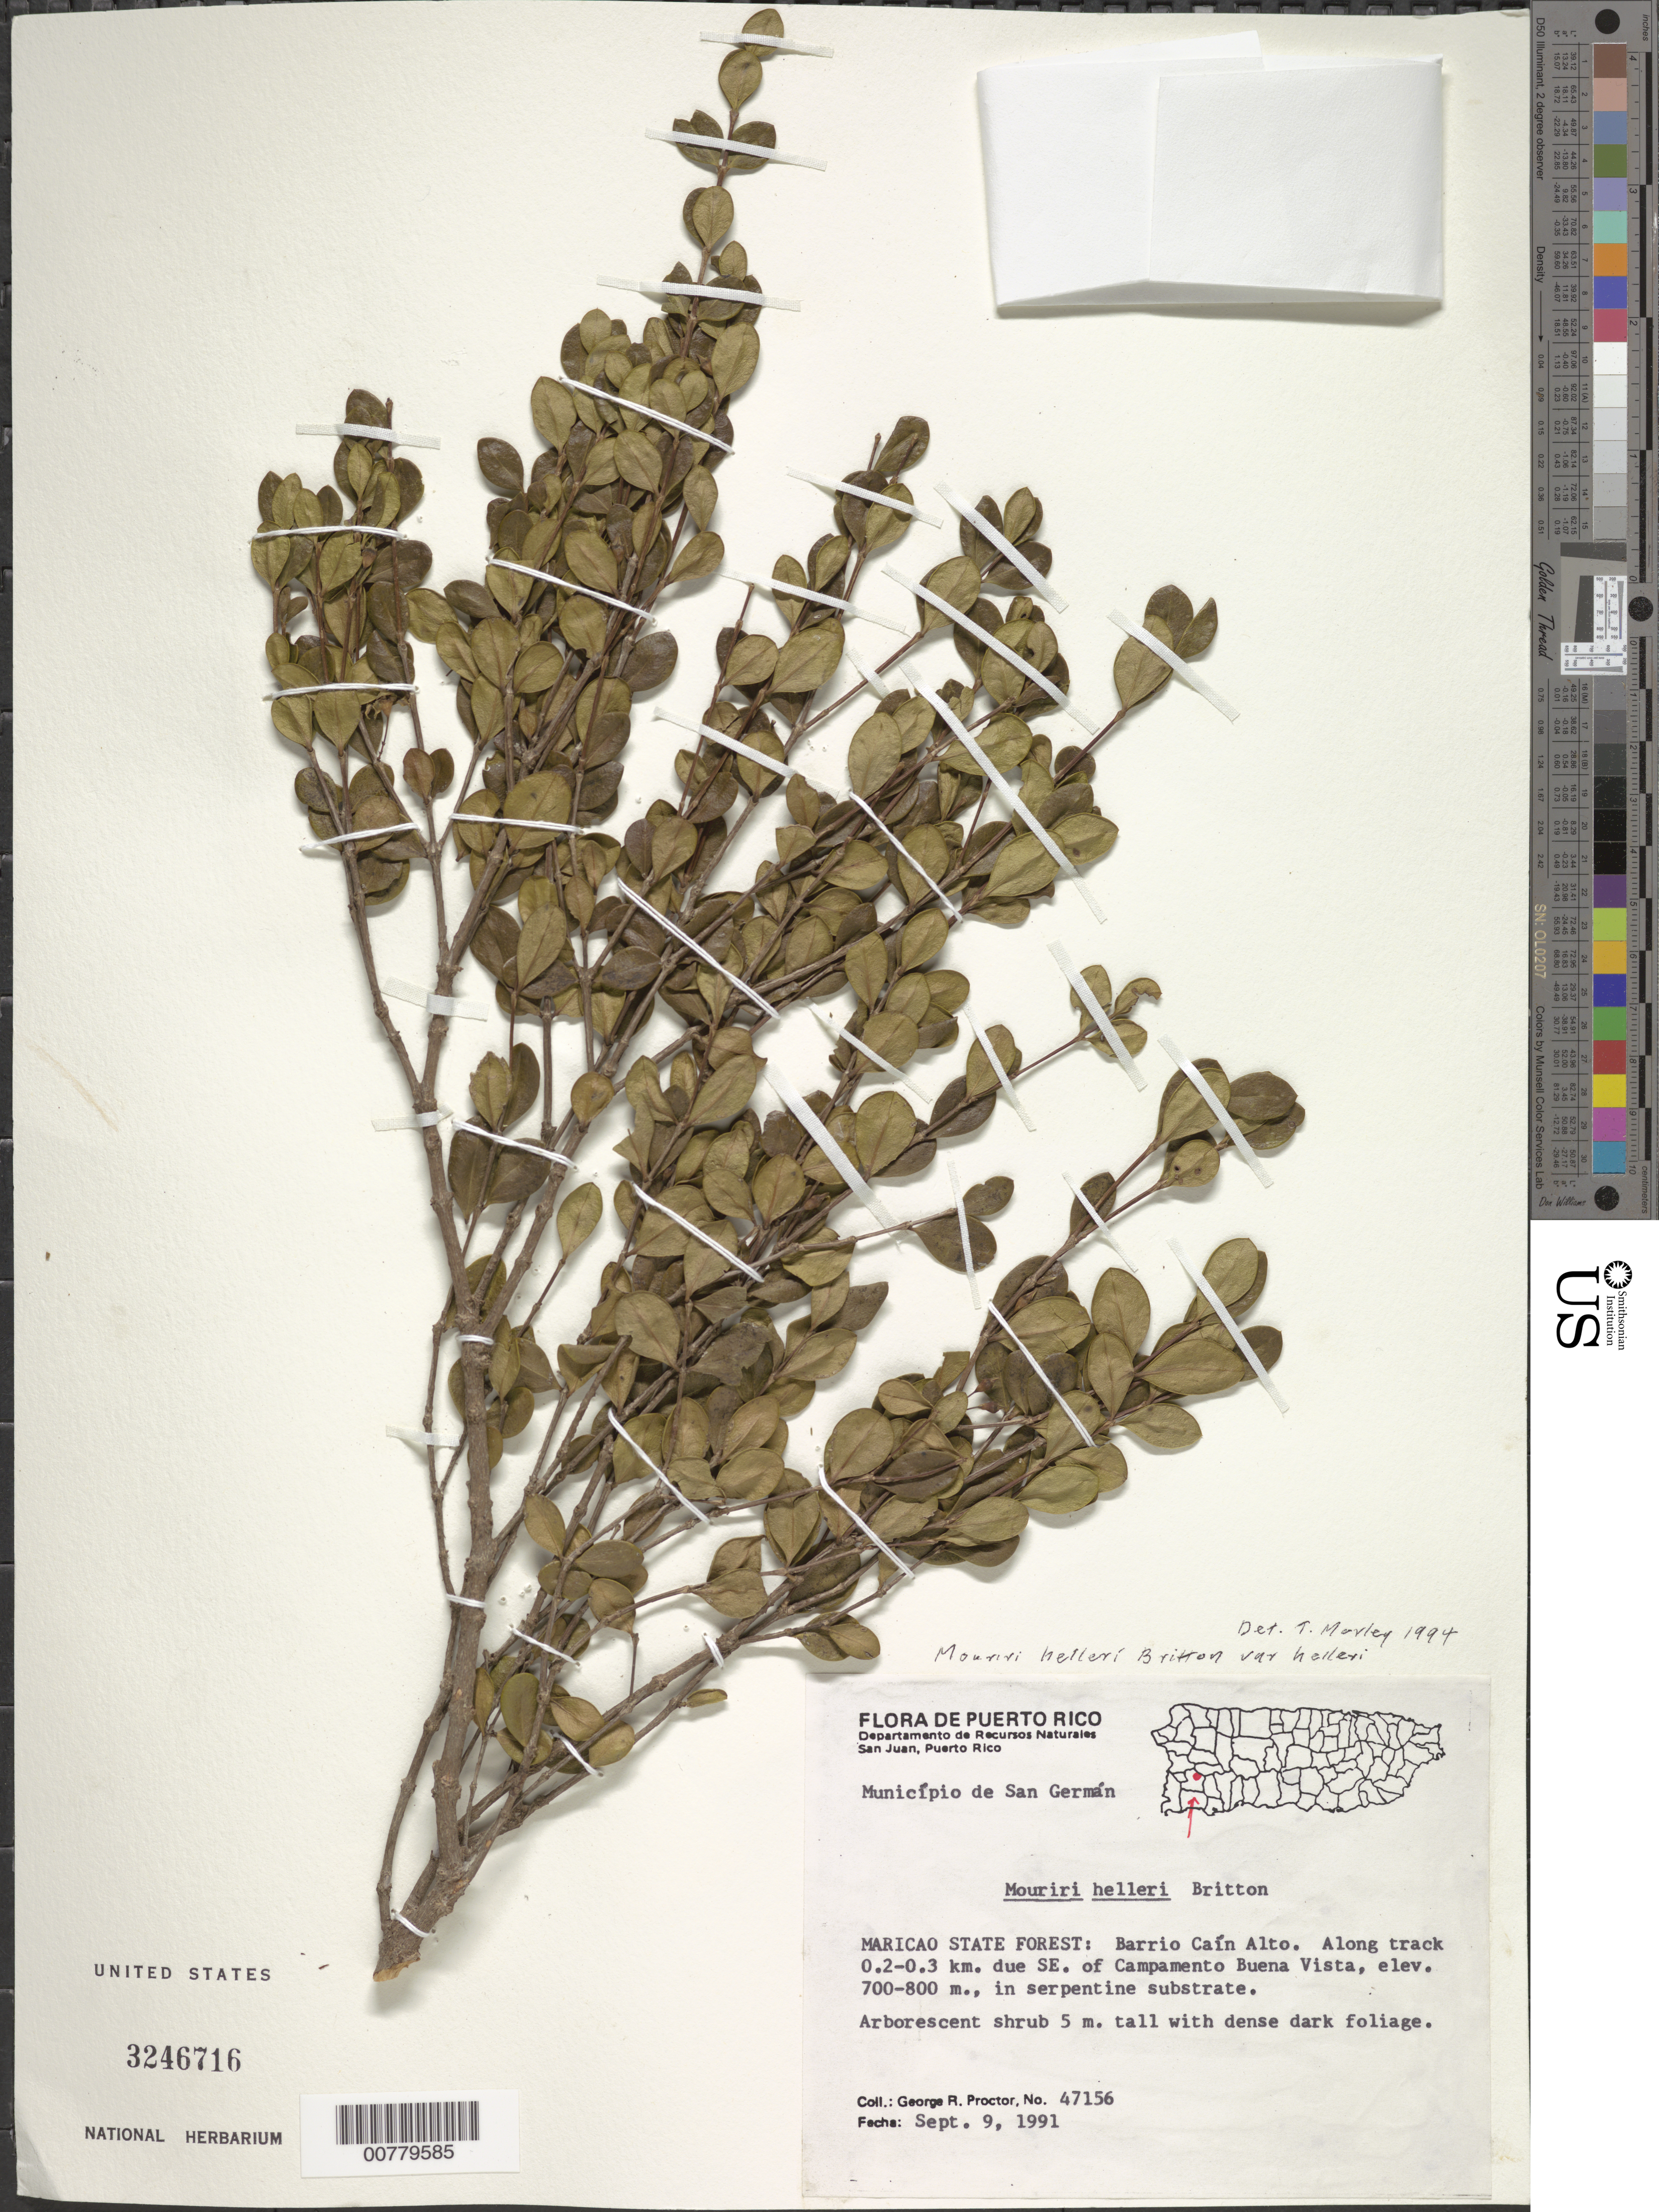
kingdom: Plantae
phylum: Tracheophyta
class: Magnoliopsida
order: Myrtales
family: Melastomataceae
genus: Mouriri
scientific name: Mouriri helleri var. helleri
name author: Britton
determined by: Morley, T.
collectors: G. R. Proctor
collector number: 47156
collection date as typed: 09 Sep 1991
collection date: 1991-09-09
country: Puerto Rico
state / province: Maricao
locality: Maricao State Forest, San Germán Municipality, Barrio Caín Alto, along track 0.2-0.3 km due SE of Campamento Buena Vista.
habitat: Serpentine substrate.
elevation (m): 700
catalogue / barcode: US 3246716